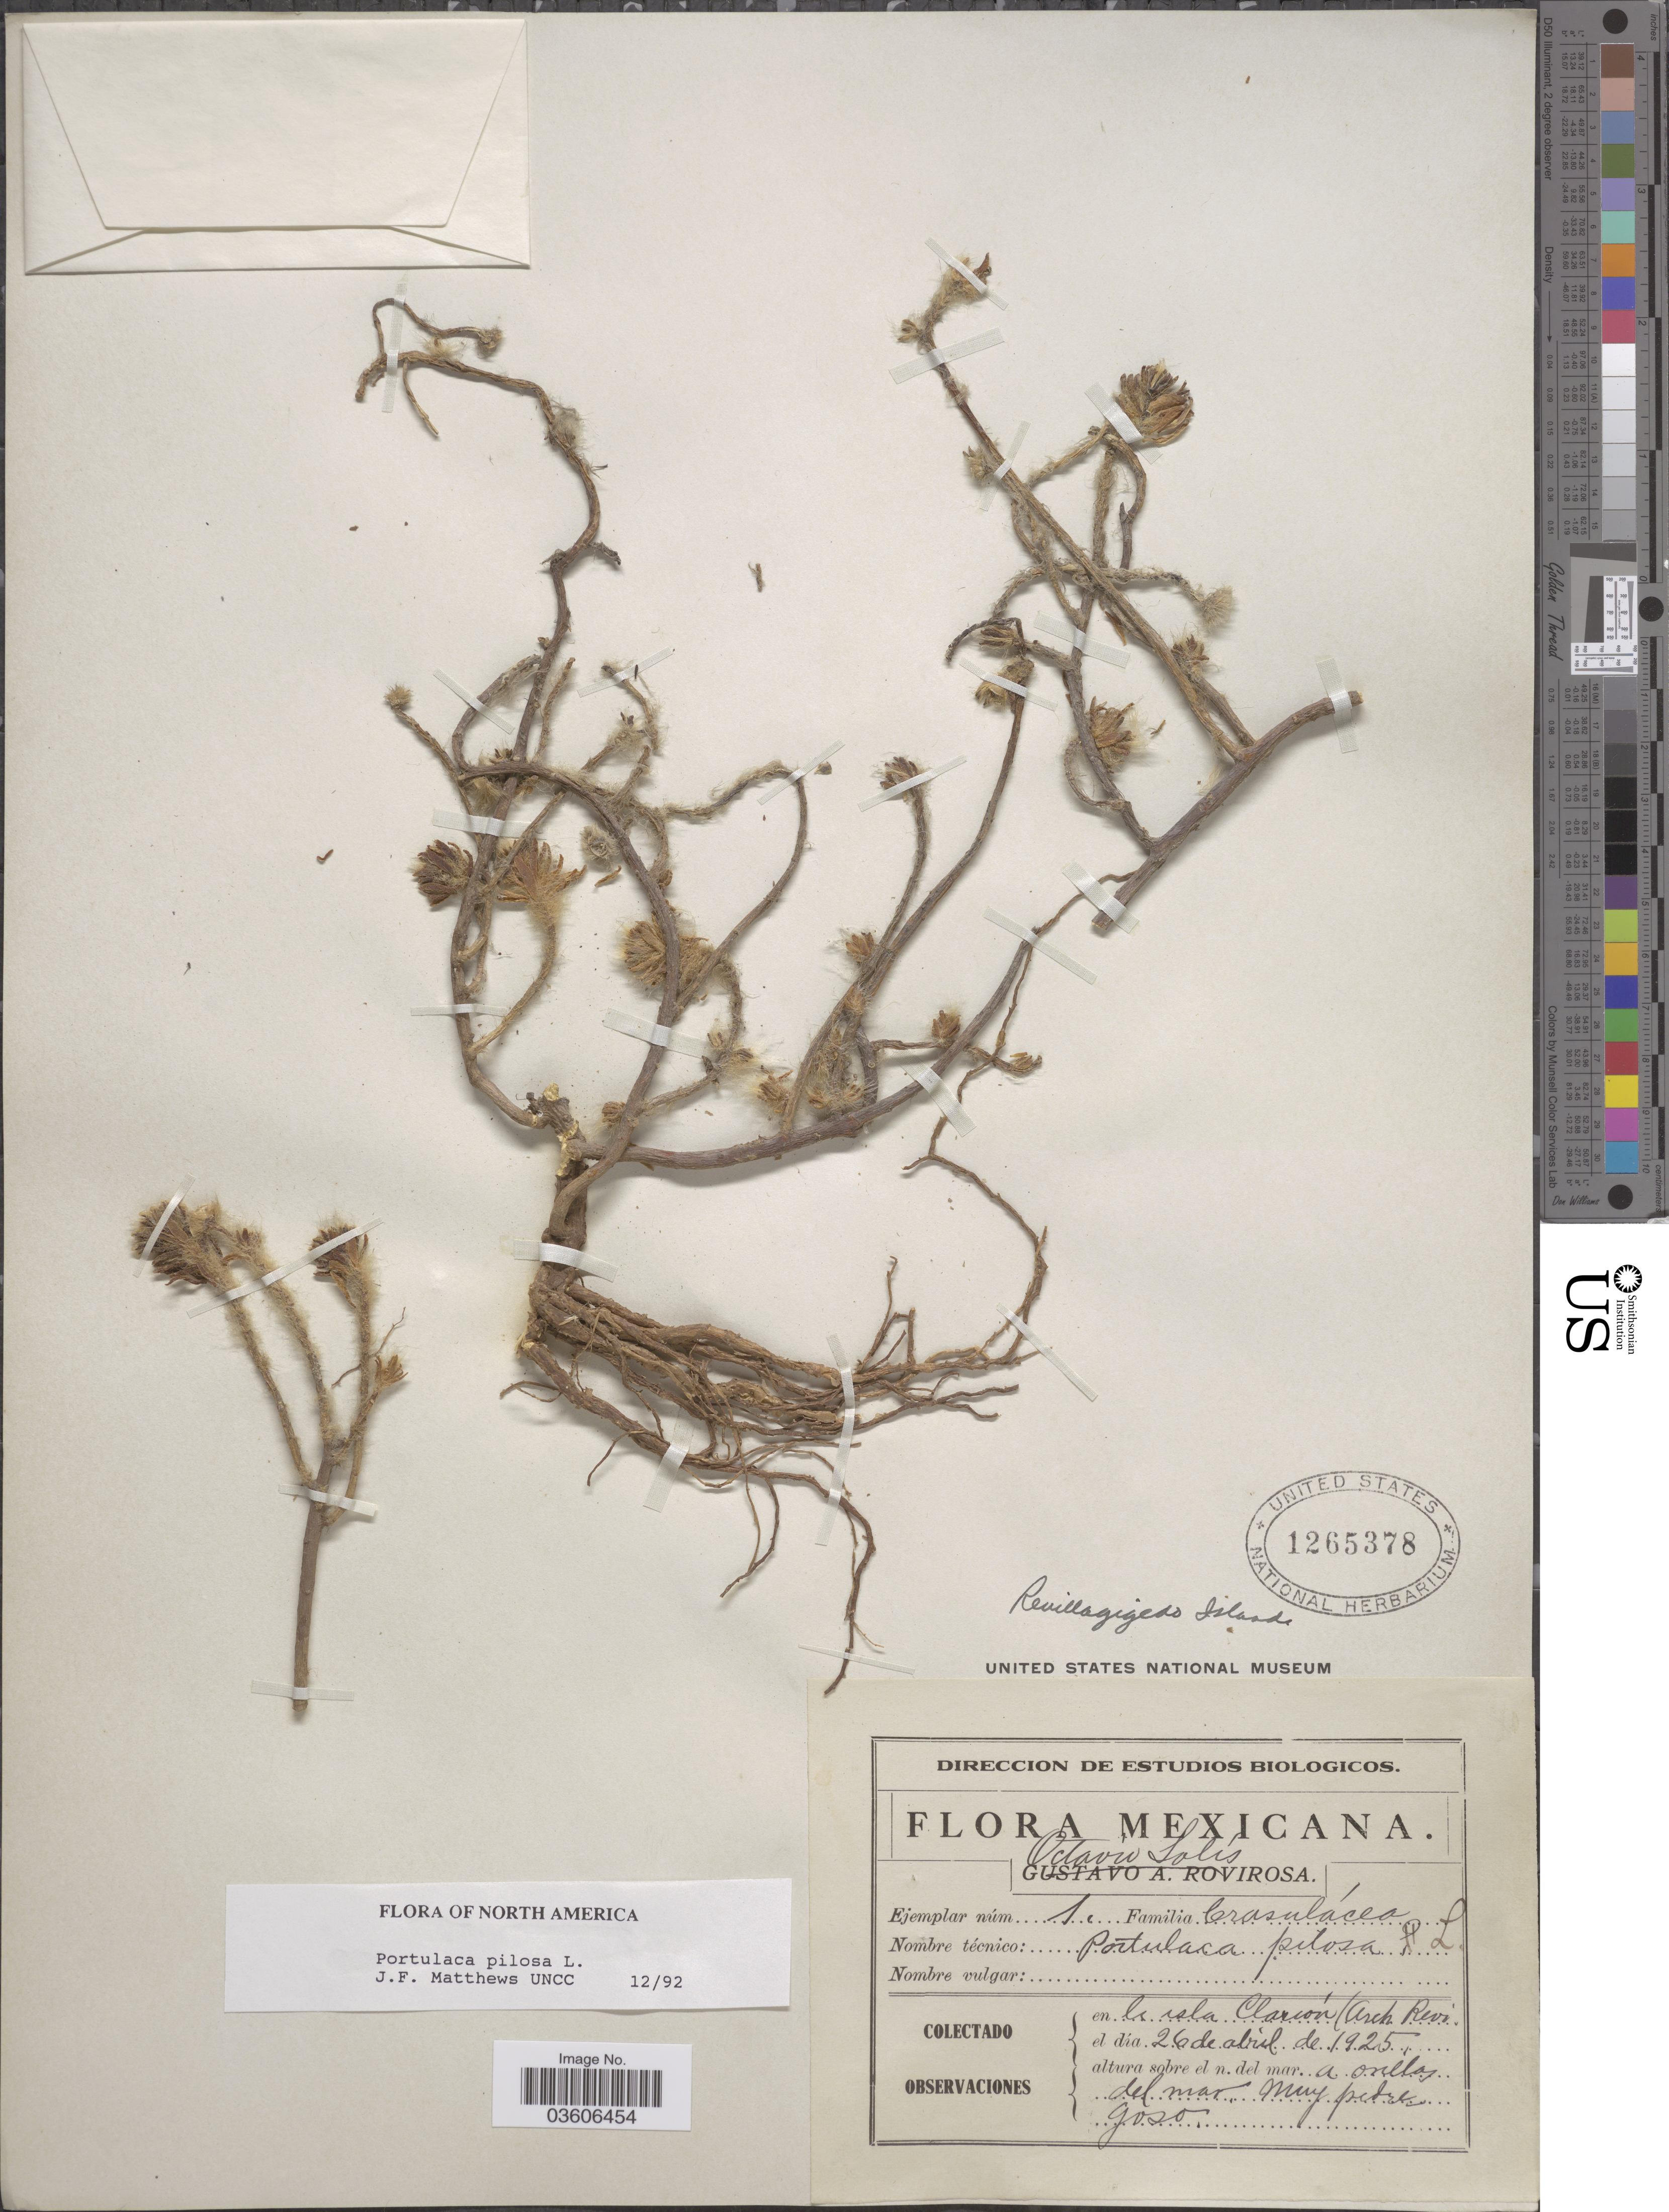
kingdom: Plantae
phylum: Tracheophyta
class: Magnoliopsida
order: Caryophyllales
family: Portulacaceae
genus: Portulaca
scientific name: Portulaca pilosa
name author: L.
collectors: O. Solis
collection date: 1925-04-26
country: Mexico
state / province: Colima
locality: La isla Clarión (Arch Revi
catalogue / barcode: US 1265378